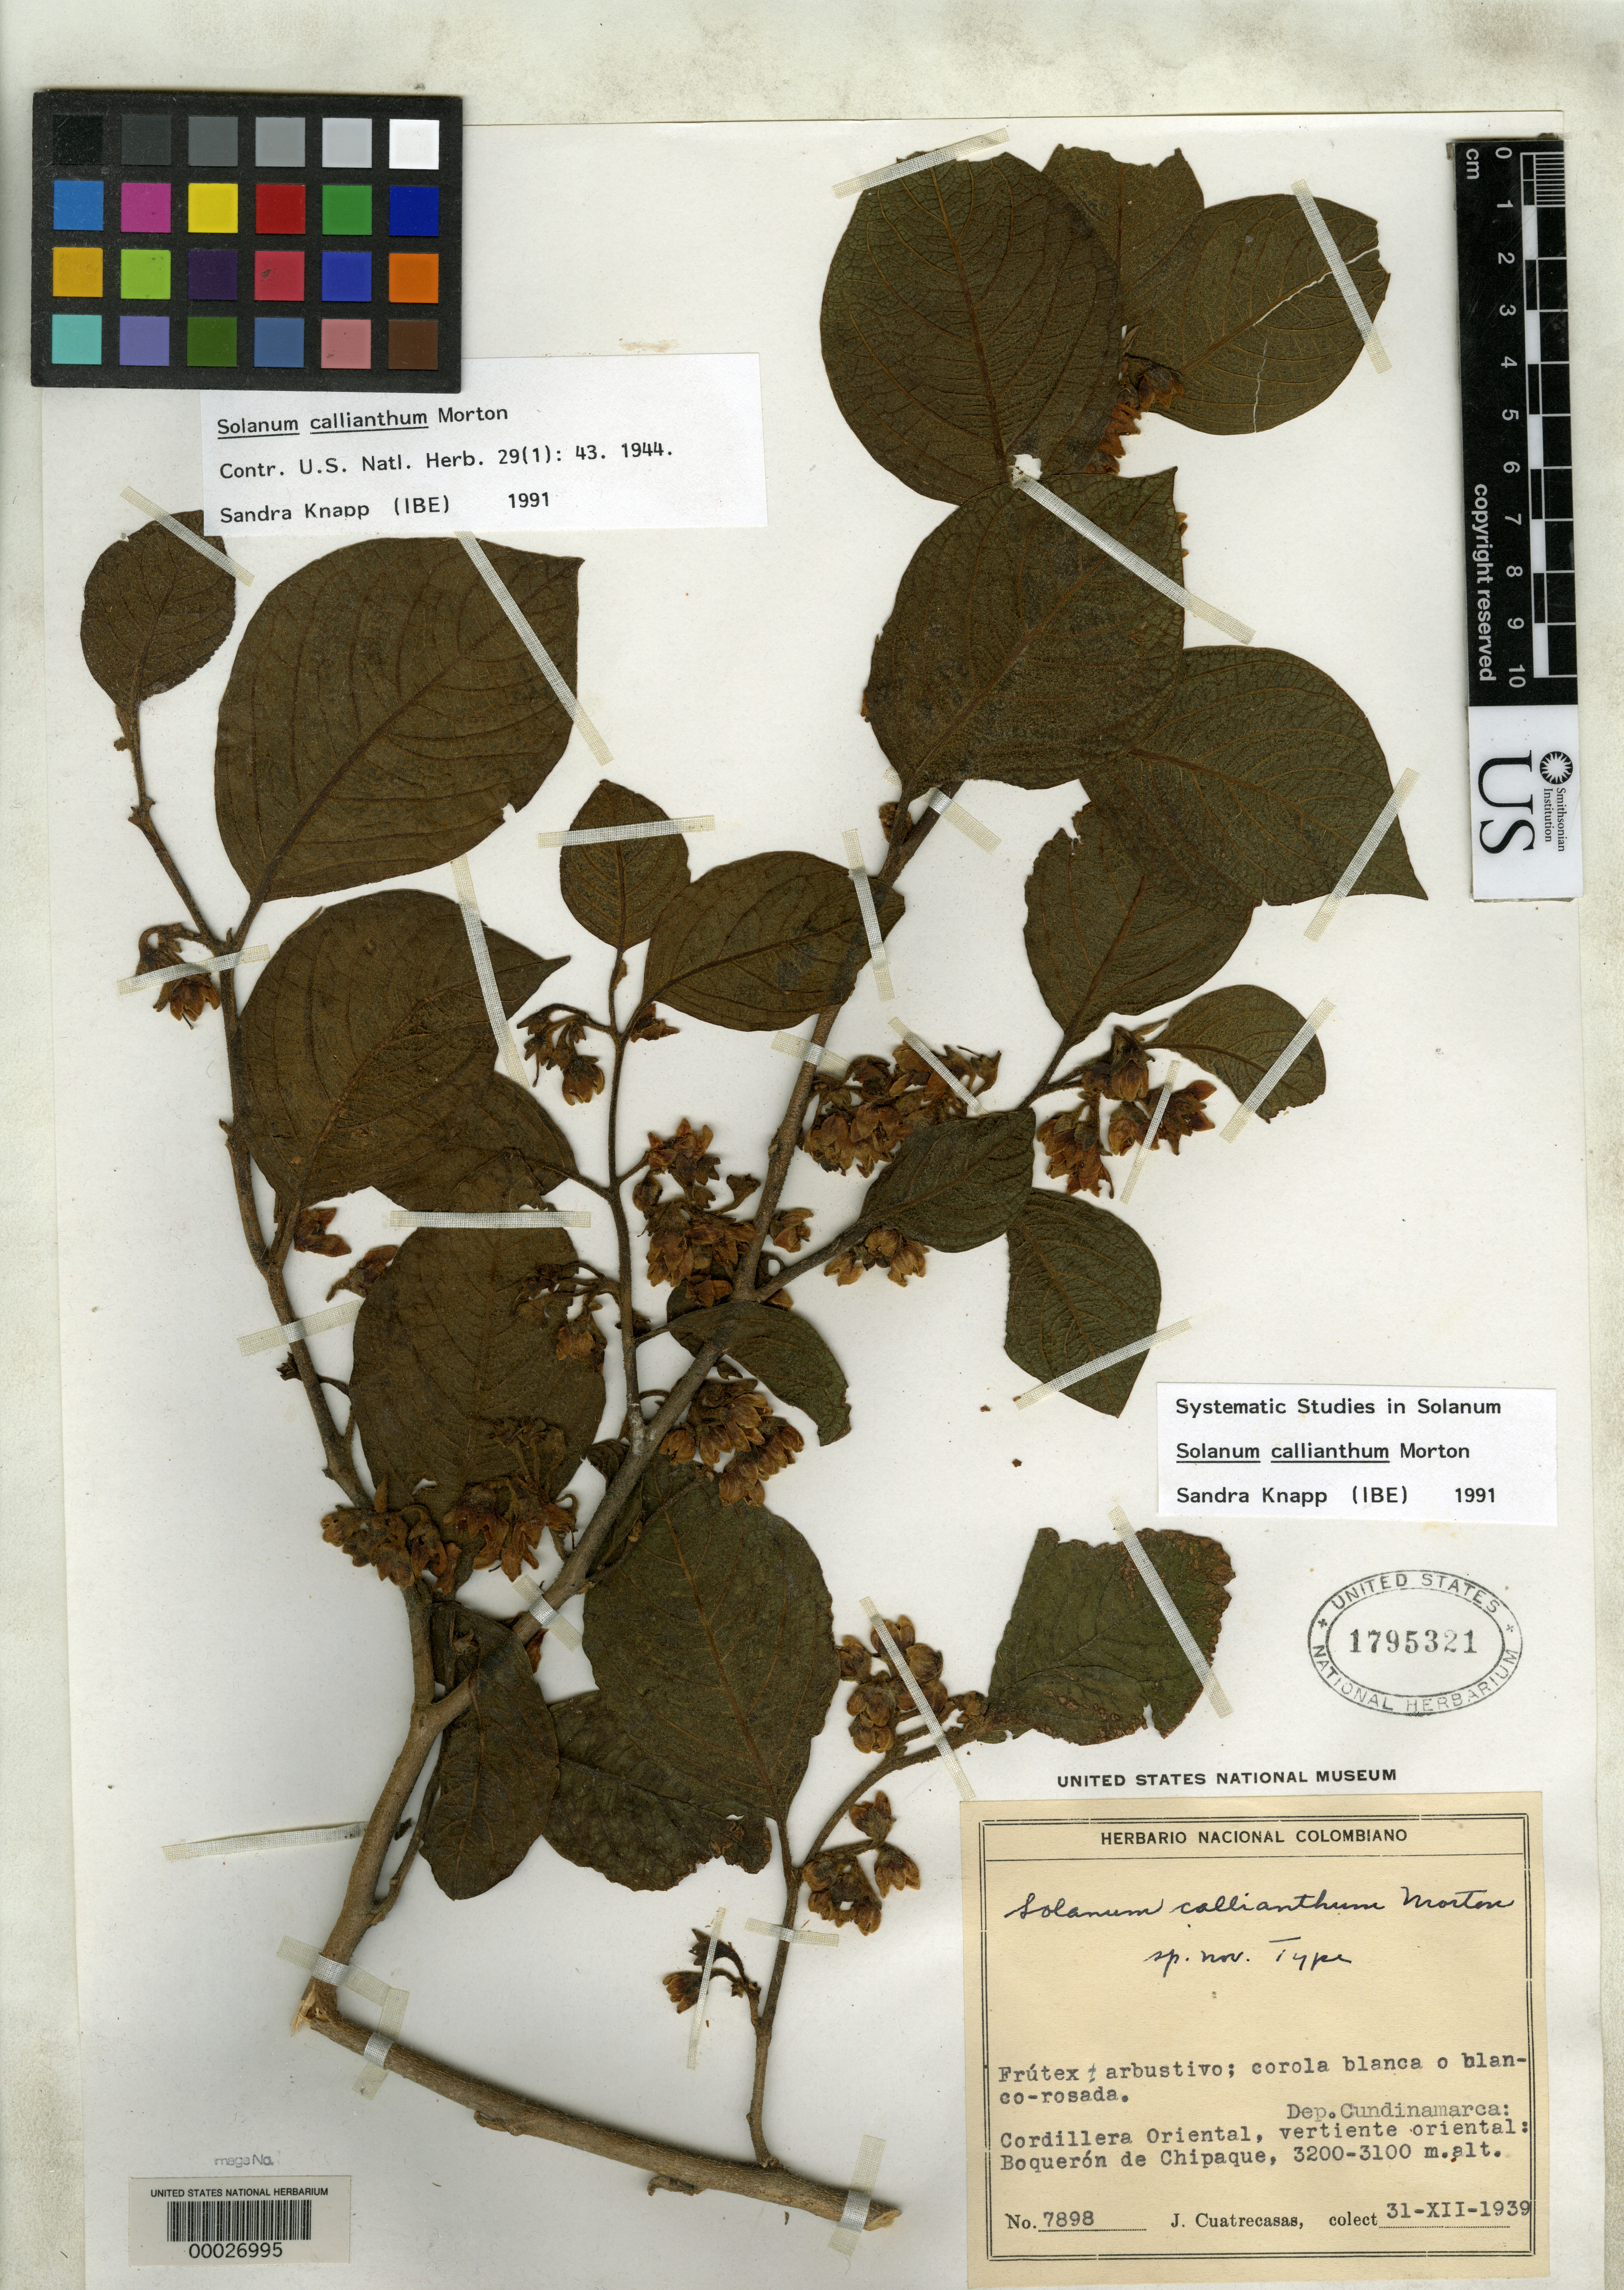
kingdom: Plantae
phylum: Tracheophyta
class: Magnoliopsida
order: Solanales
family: Solanaceae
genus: Solanum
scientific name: Solanum callianthum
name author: C.V. Morton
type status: Holotype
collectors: J. Cuatrecasas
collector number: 7898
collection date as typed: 31 Dec 1939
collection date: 1939-12-31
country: Colombia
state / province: Cundinamarca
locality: Boqueron de Chipaque.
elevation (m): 3100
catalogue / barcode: US 1795321